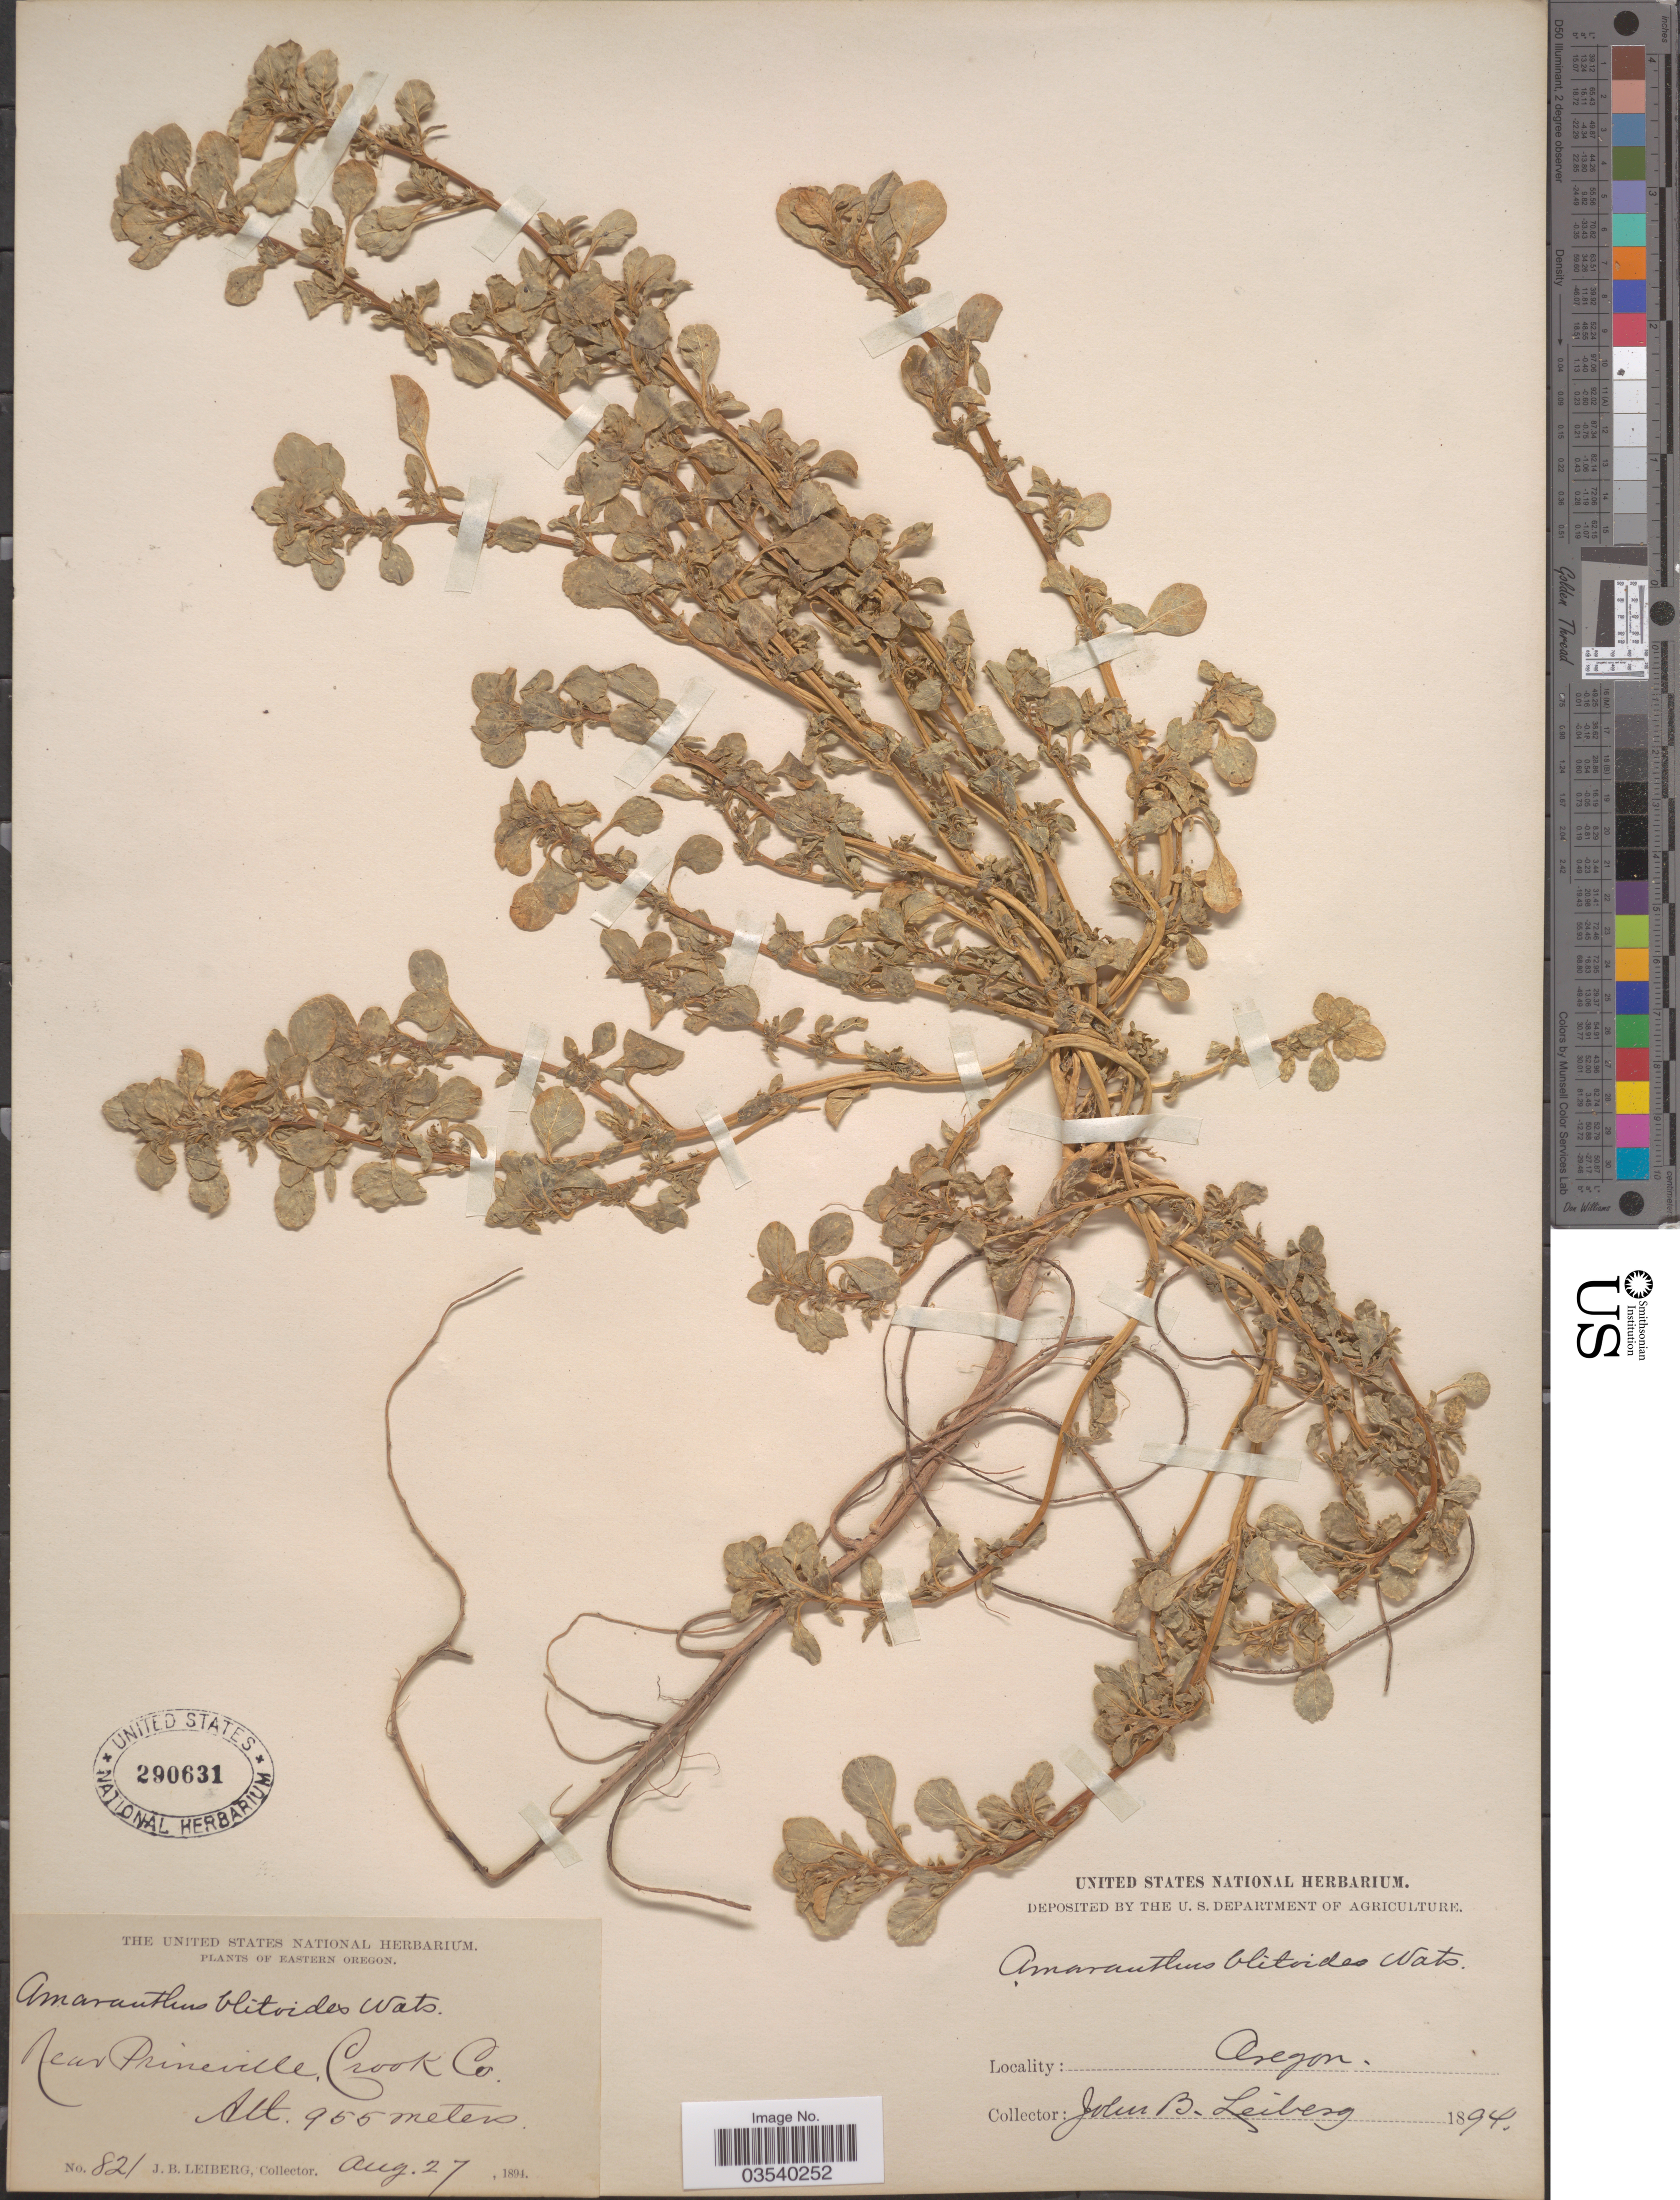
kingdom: Plantae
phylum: Tracheophyta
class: Magnoliopsida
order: Caryophyllales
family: Amaranthaceae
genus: Amaranthus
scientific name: Amaranthus blitoides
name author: S. Watson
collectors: J. B. Leiberg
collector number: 821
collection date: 1894-08-27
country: United States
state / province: Oregon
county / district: Crook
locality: Eastern Oregon. Near Princeville, Crook Co.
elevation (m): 955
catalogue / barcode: US 290631